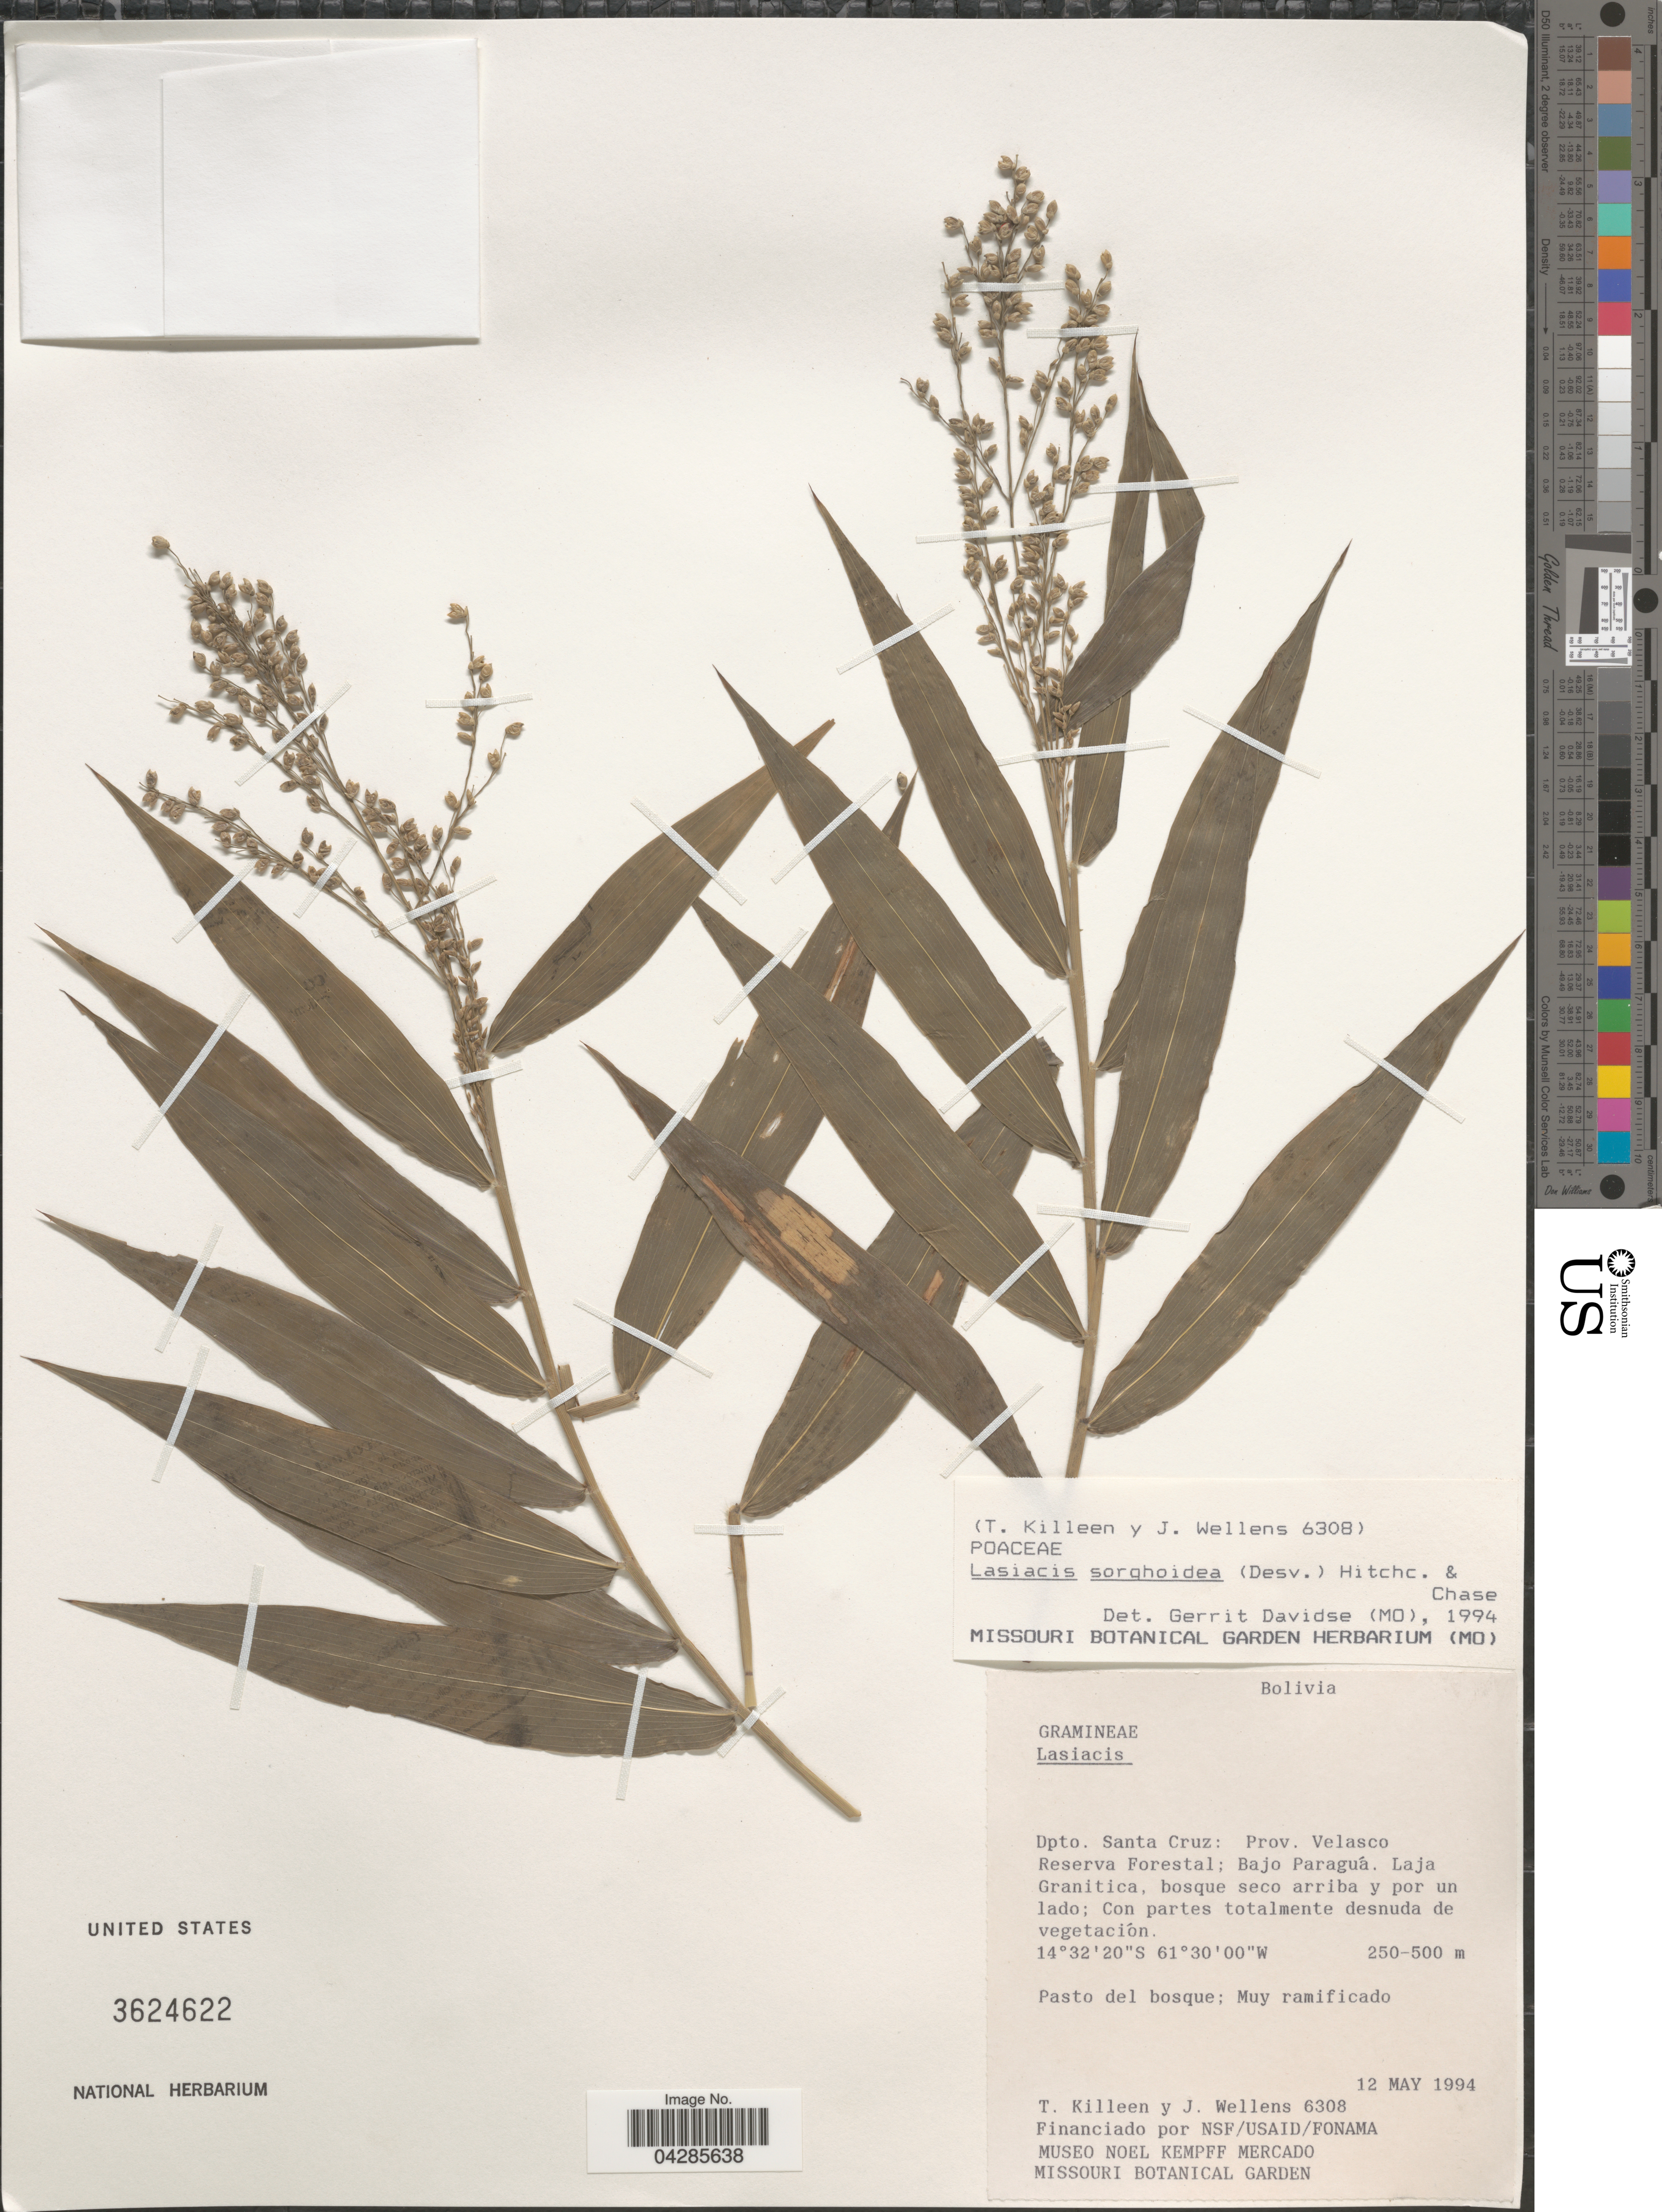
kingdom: Plantae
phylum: Tracheophyta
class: Liliopsida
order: Poales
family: Poaceae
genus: Lasiacis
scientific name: Lasiacis sorghoidea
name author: (Desv. ex Ham.) Hitchc. & Chase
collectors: T. J. Killeen & J. Wellens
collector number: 6308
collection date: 1994-05-12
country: Bolivia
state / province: Santa Cruz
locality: Dpto. Santa Cruz: Prov. Velasco. Reserva Forestal: Bajo Paraguá. Laja Granitica, bosque seco arriba y por un lado.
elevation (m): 250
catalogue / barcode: US 3624622